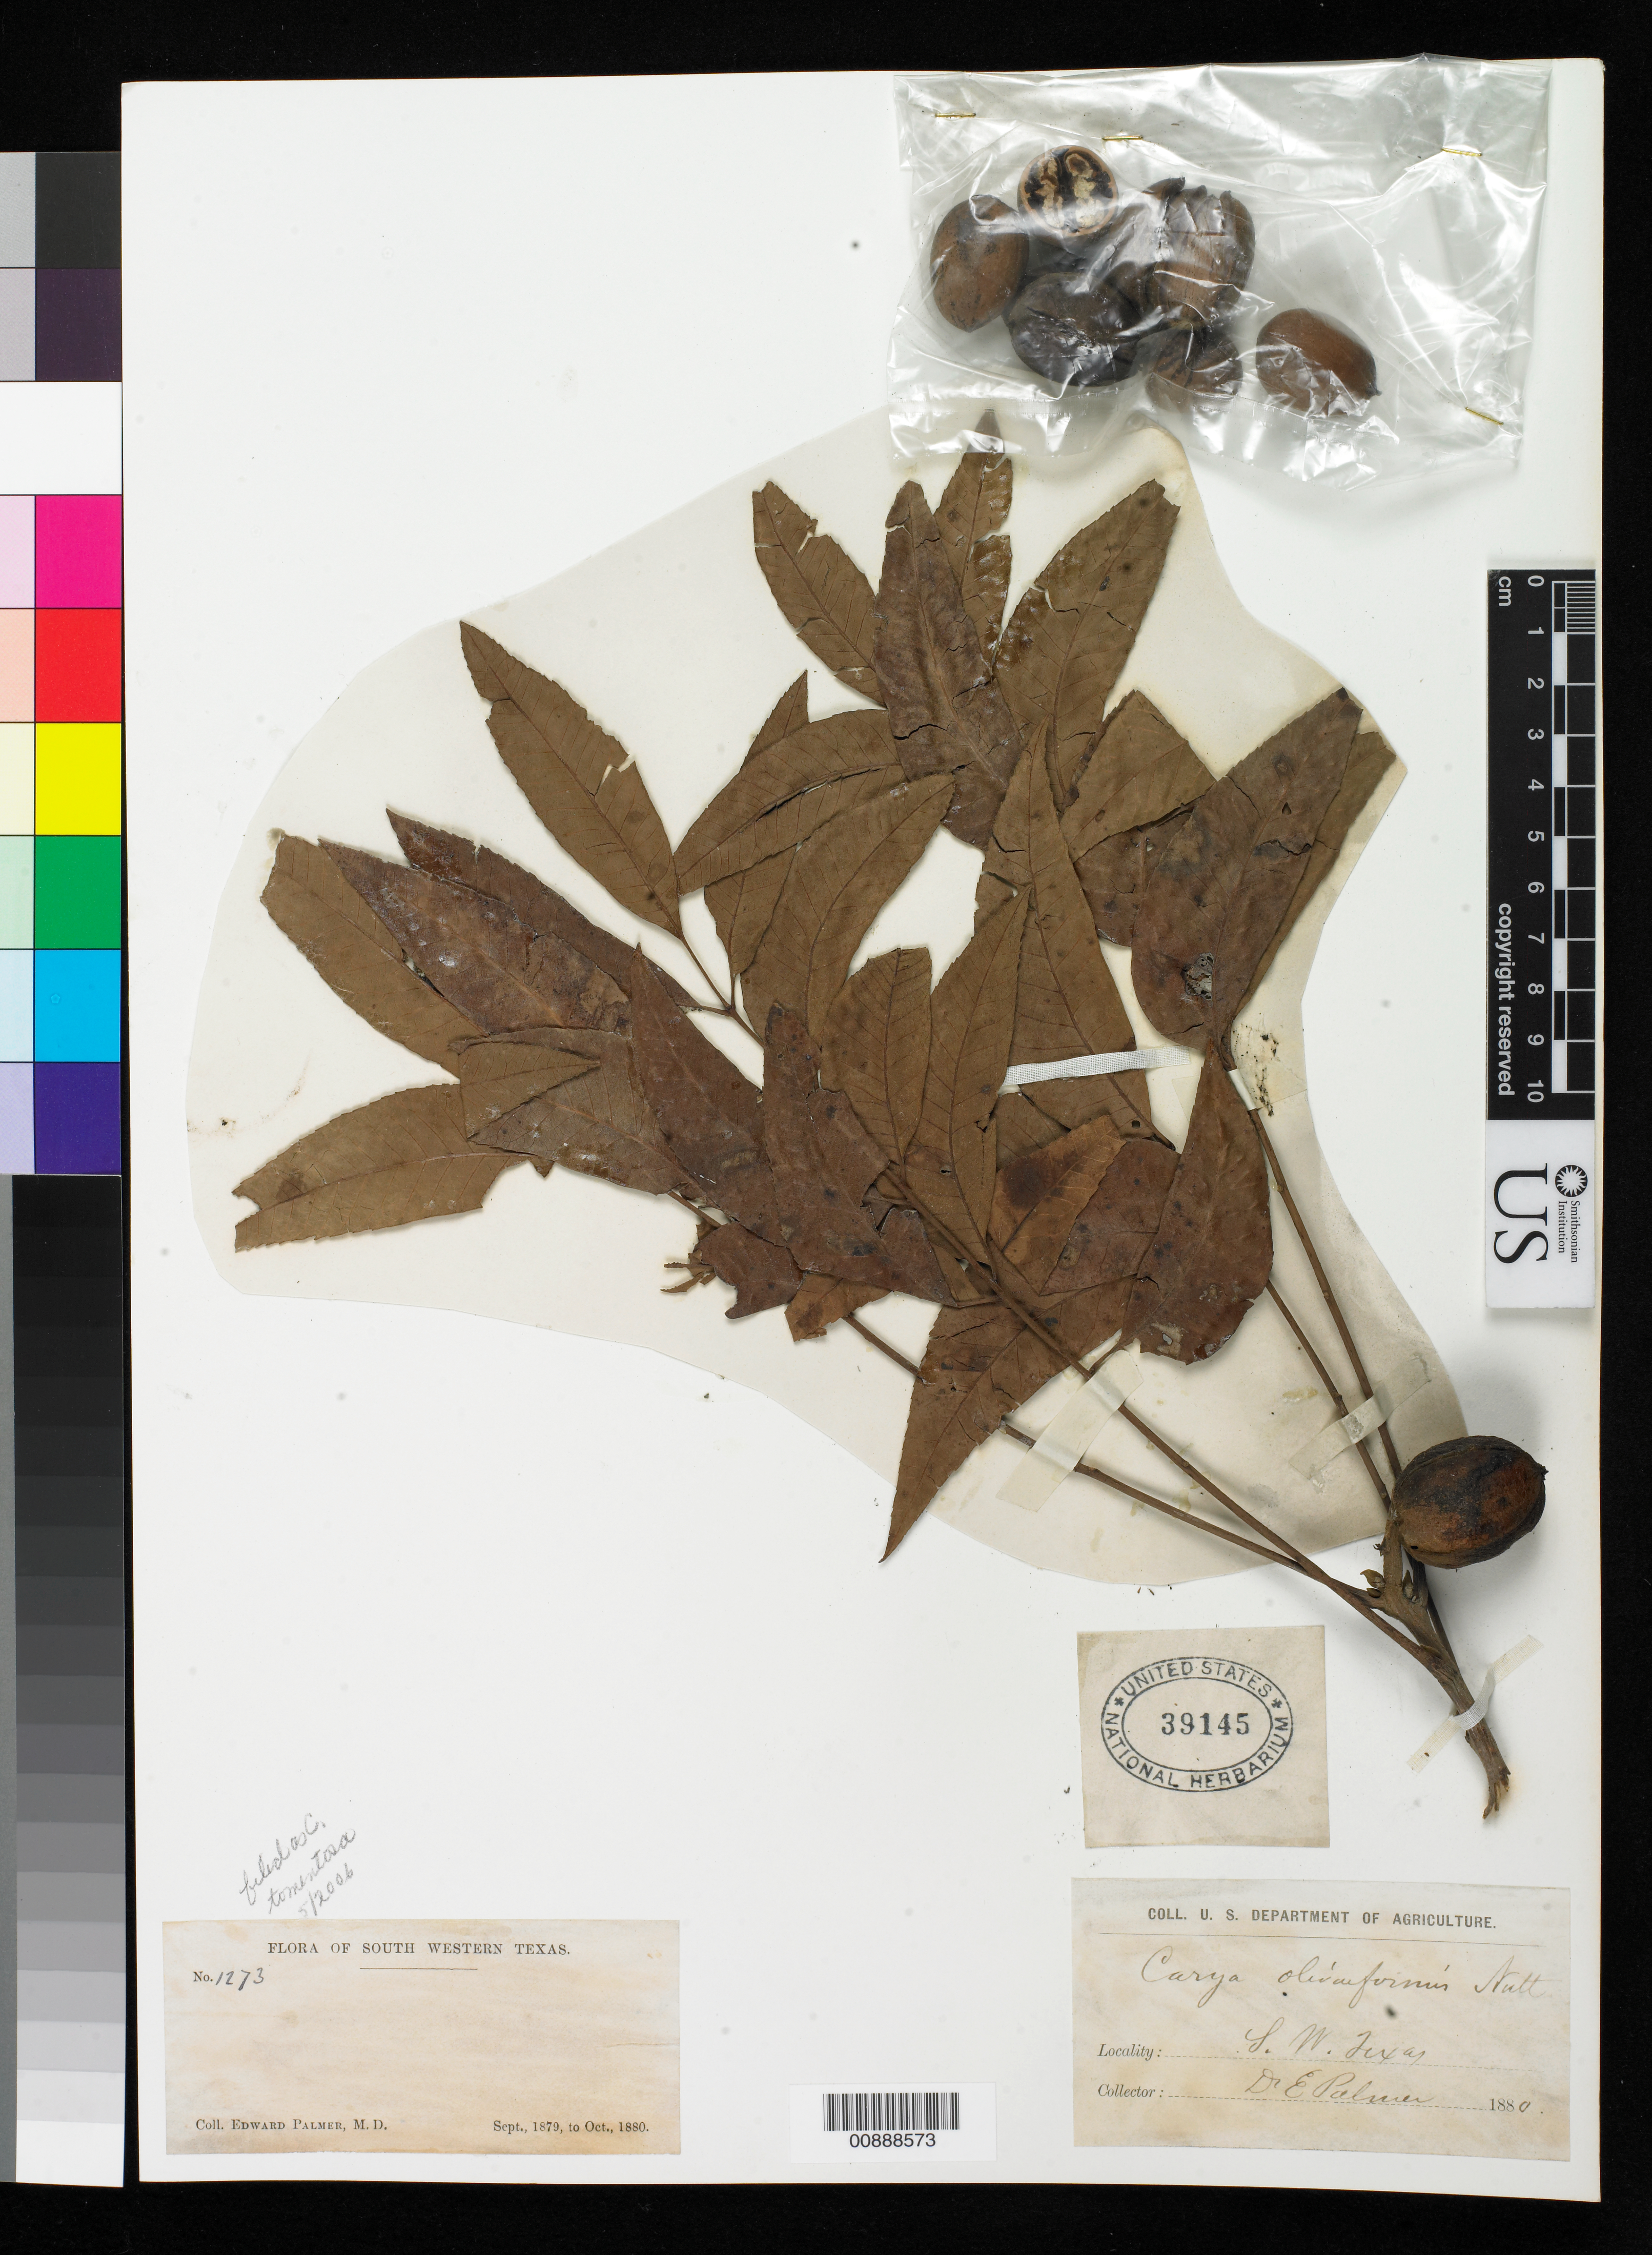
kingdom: Plantae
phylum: Tracheophyta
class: Magnoliopsida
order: Fagales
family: Juglandaceae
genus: Carya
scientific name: Carya tomentosa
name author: (Lam.) Nutt.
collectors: E. Palmer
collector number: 1273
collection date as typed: Sep 1879 to -- Oct 1880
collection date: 1879-09/1880-10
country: United States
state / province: Texas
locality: SW Texas.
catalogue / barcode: US 39145